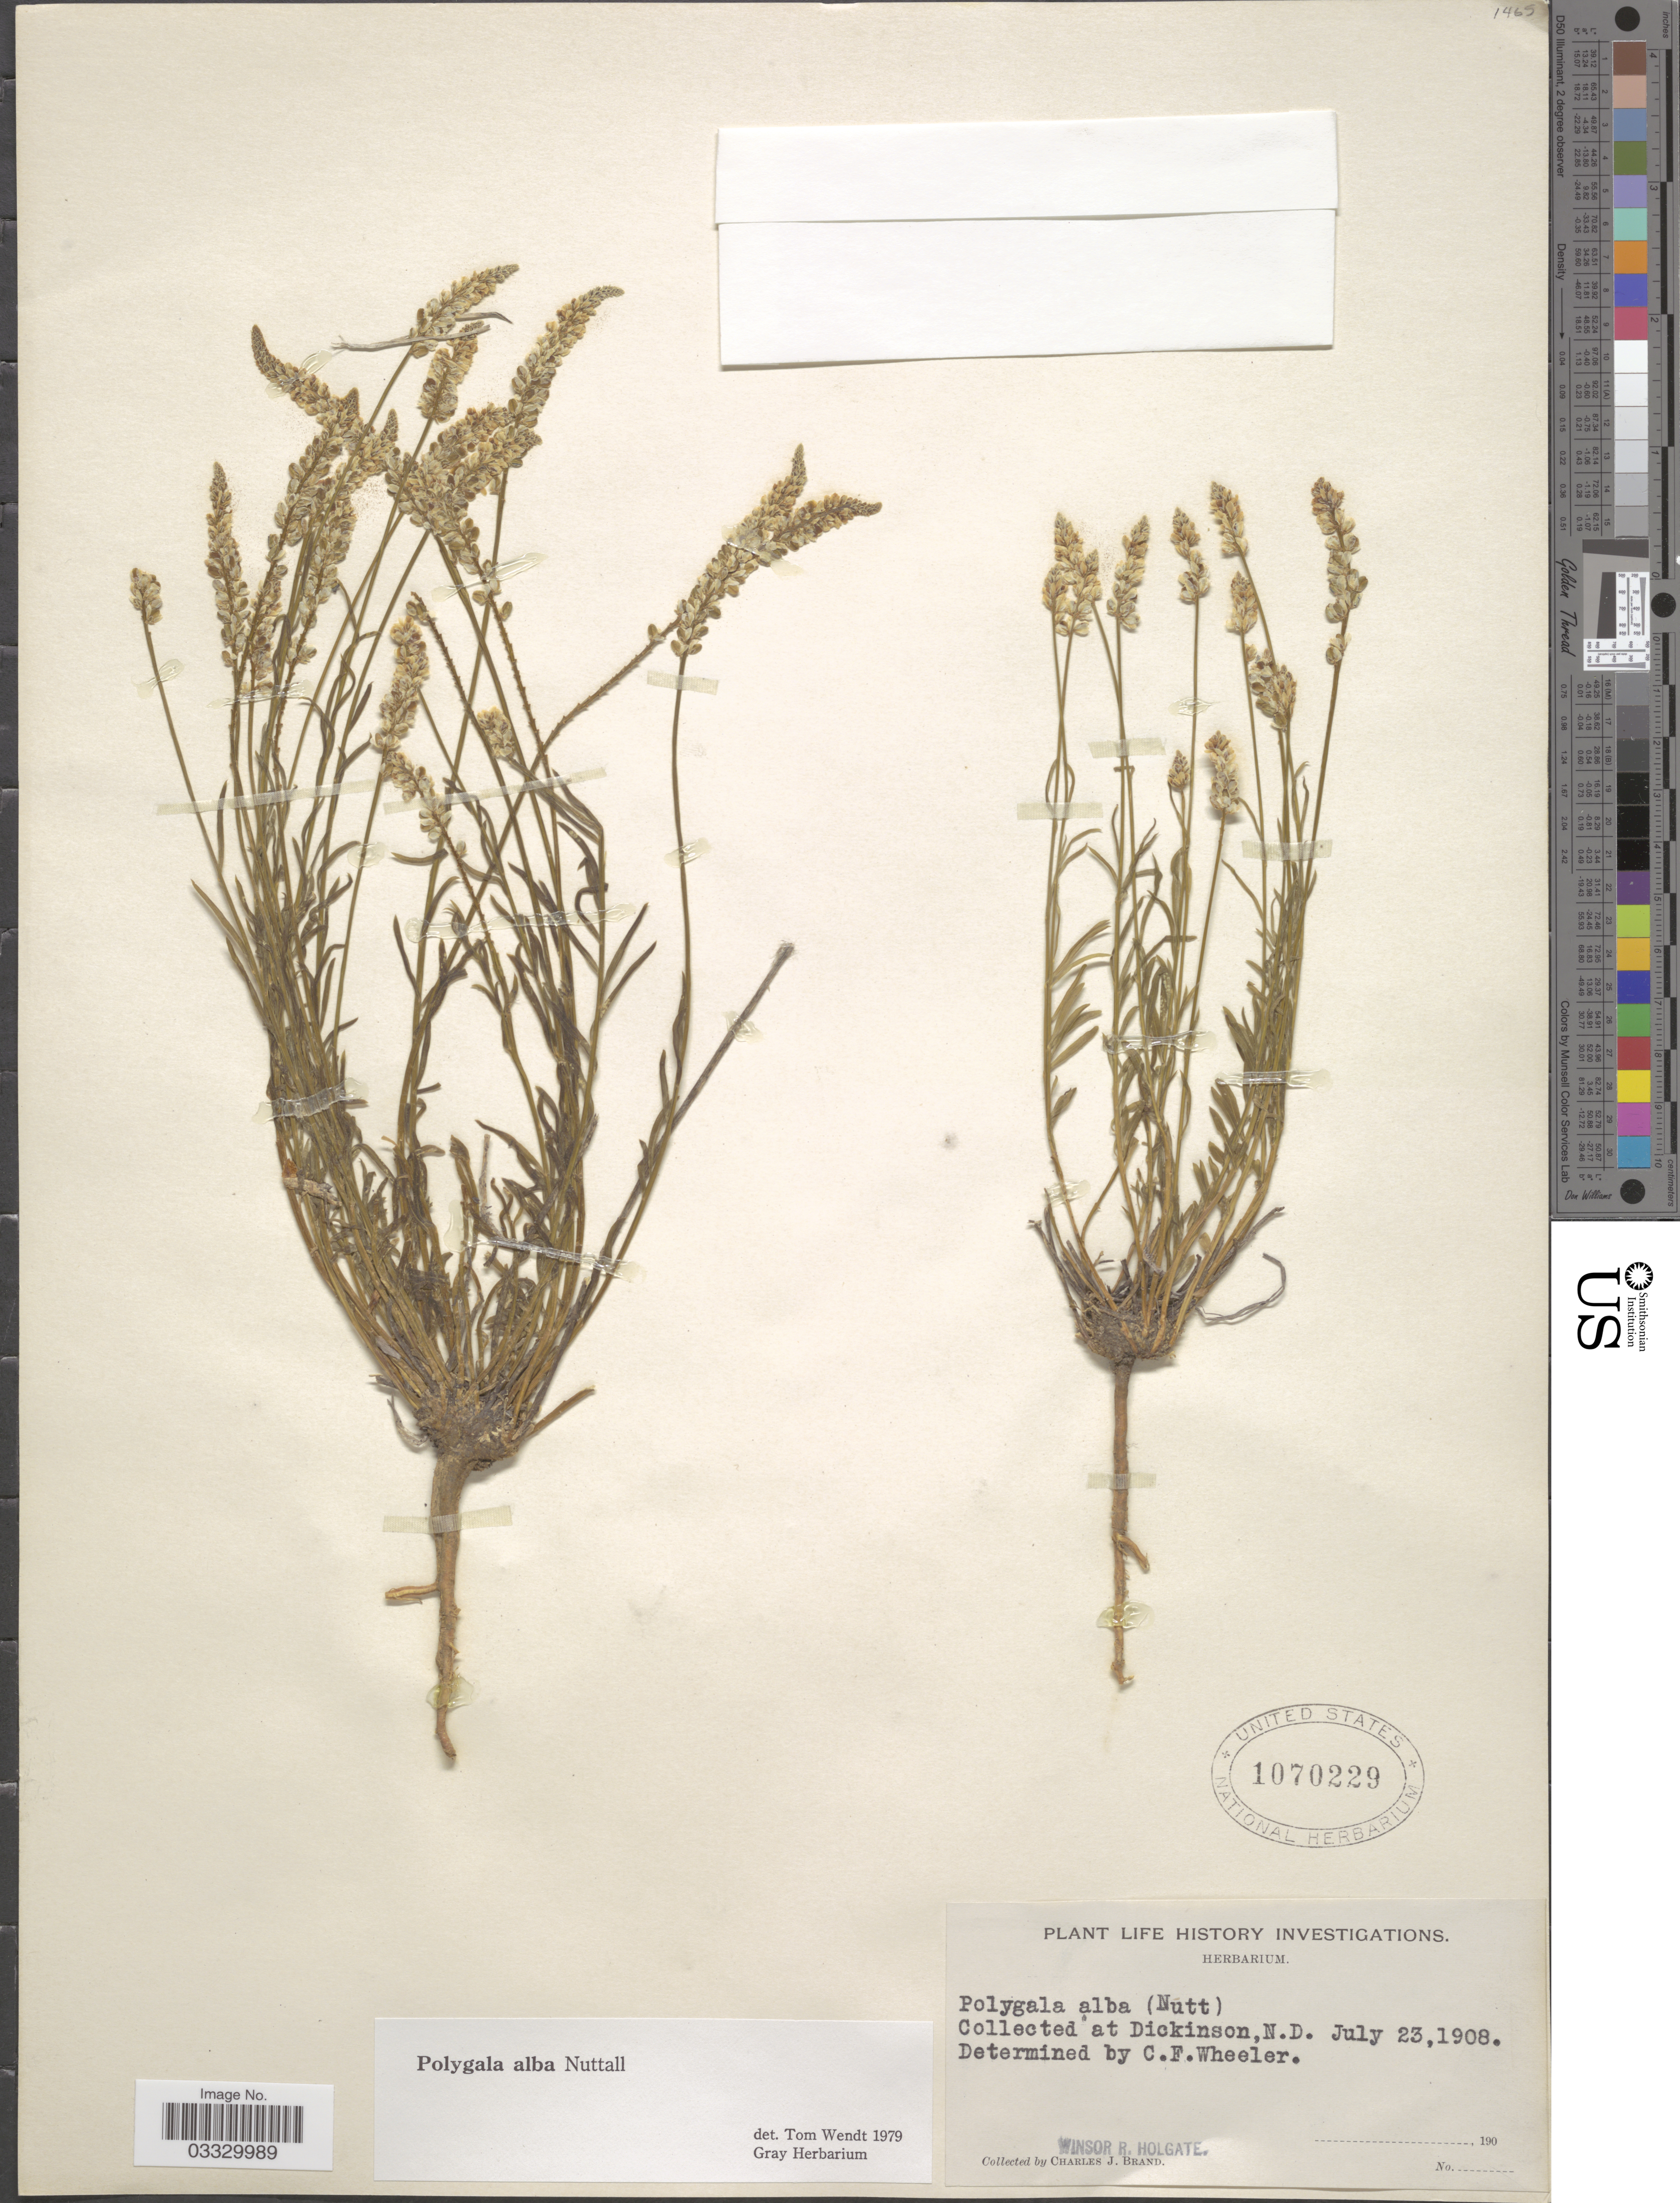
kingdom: Plantae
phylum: Tracheophyta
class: Magnoliopsida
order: Fabales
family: Polygalaceae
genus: Polygala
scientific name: Polygala alba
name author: Nutt.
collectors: C. J. Brand & W. Holgate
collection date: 1908-07-23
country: United States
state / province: North Dakota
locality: Dickinson.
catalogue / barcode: US 1070229